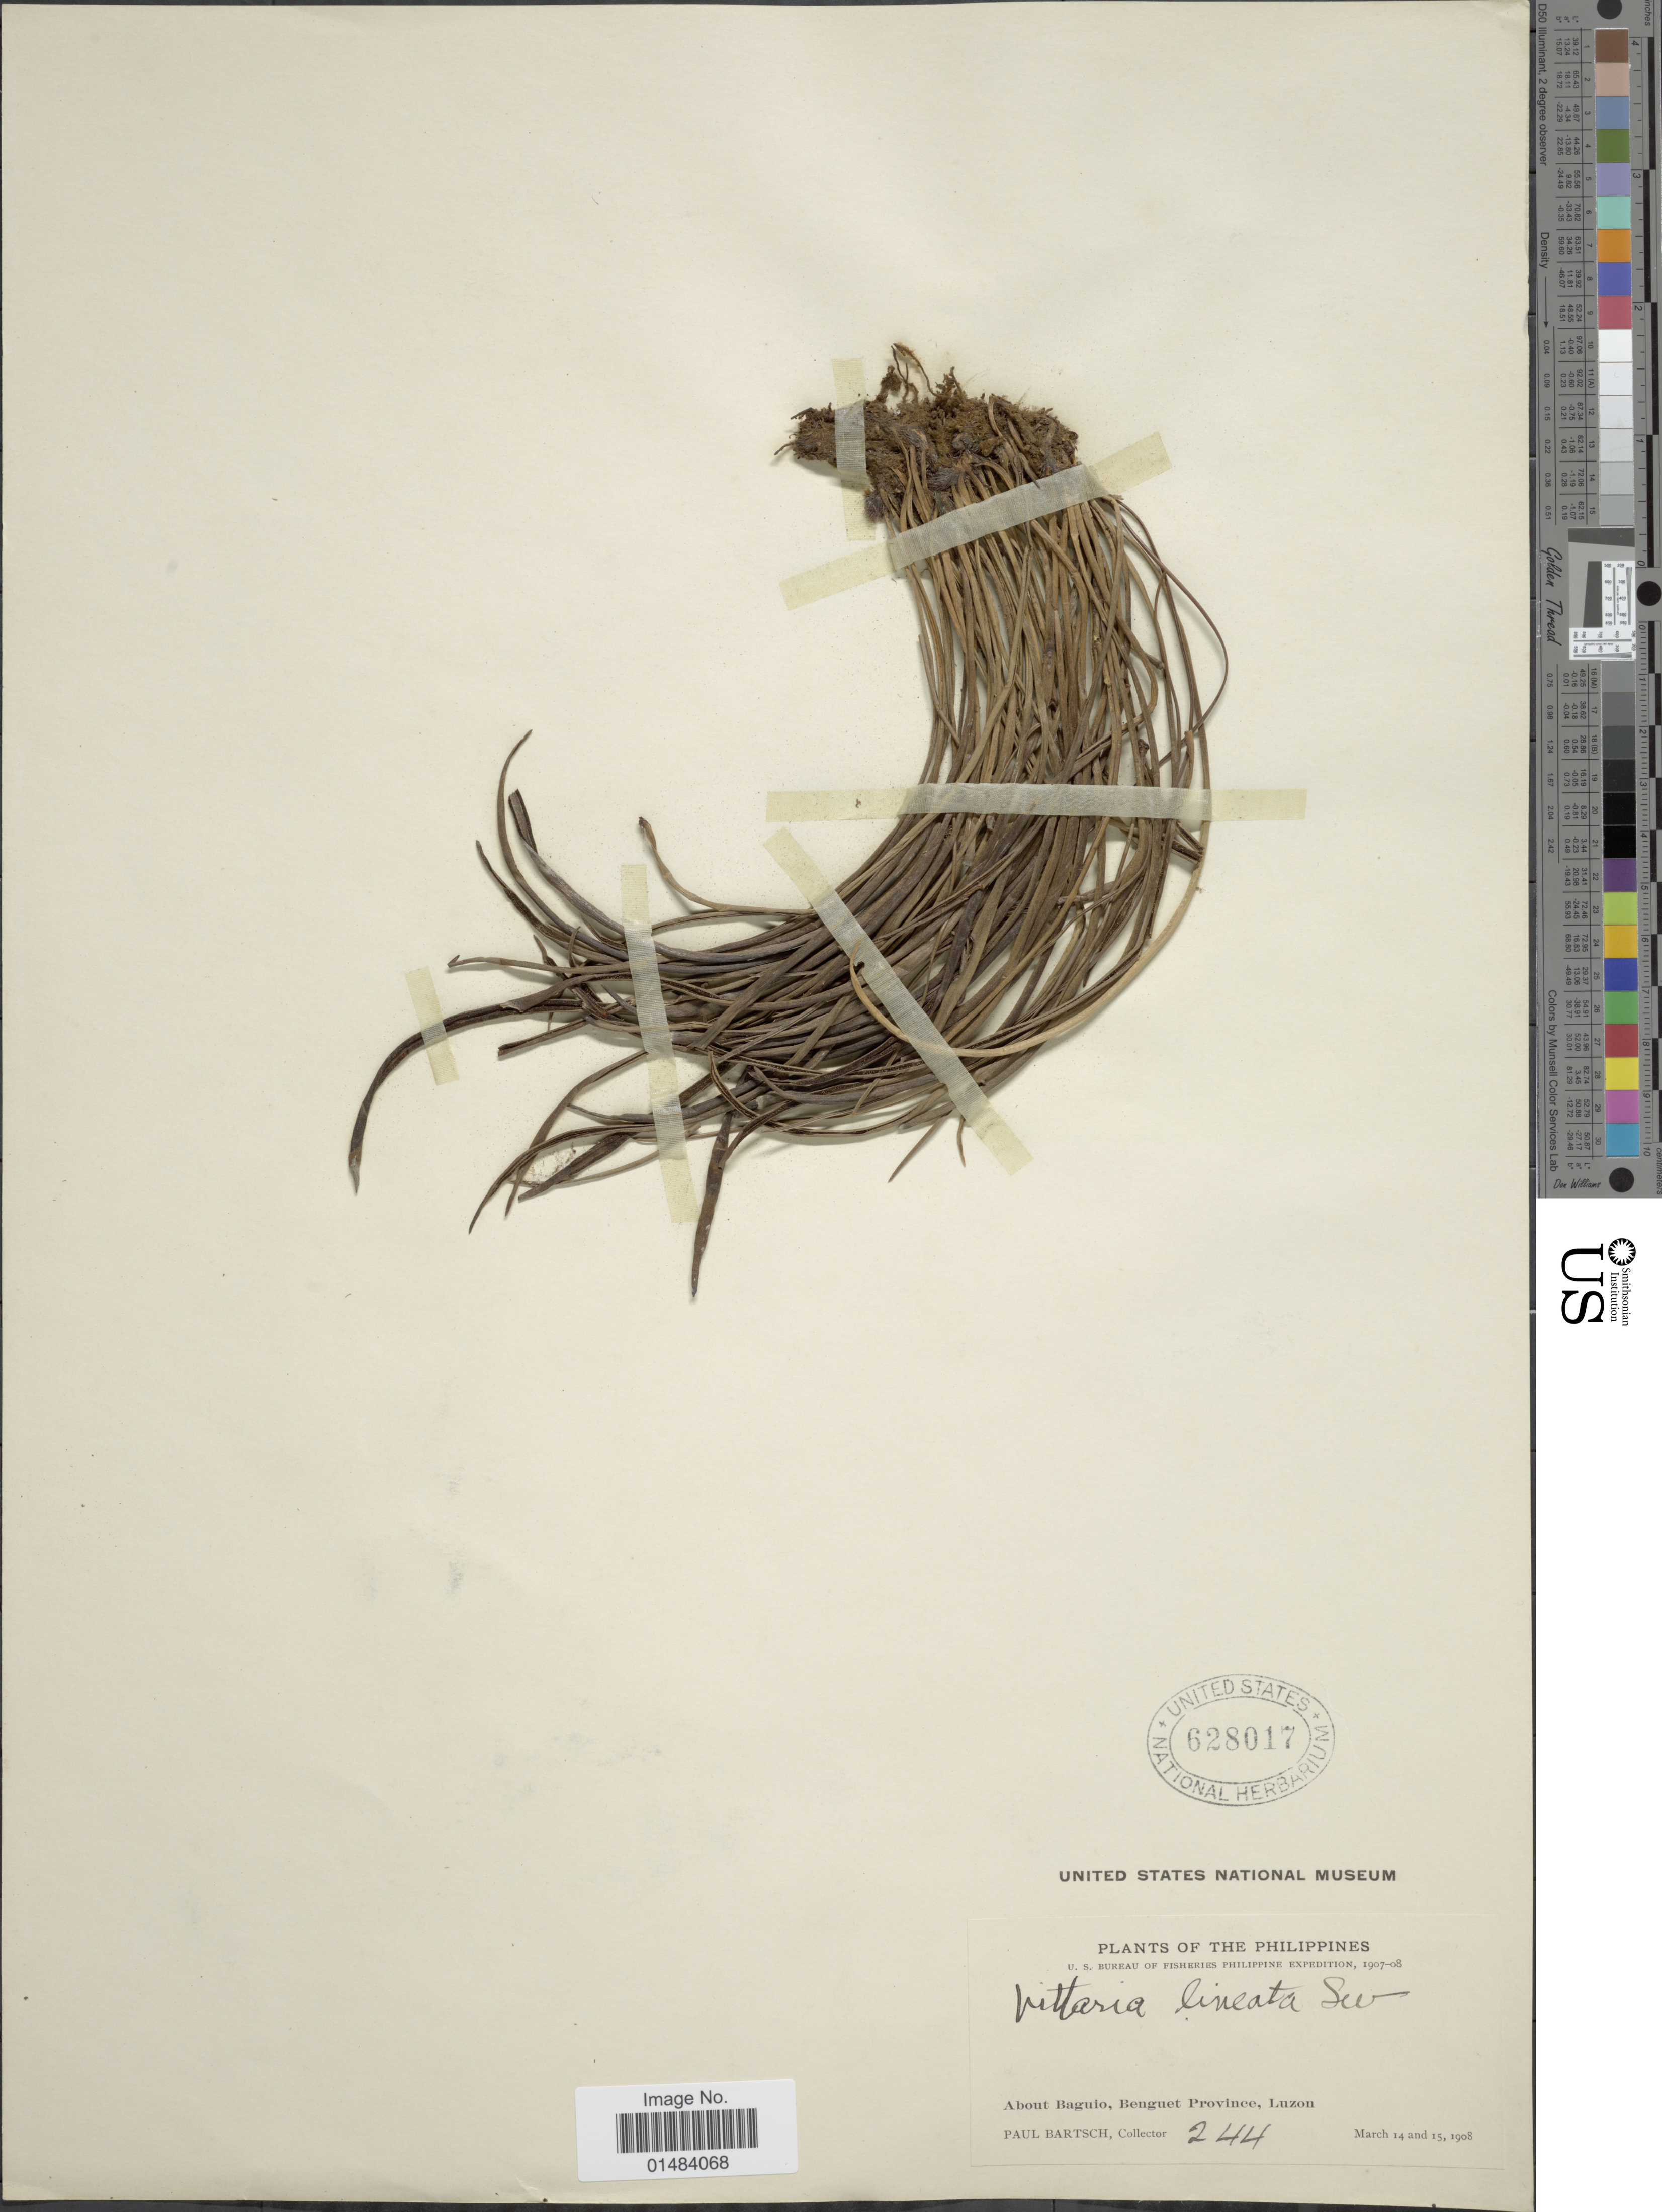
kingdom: Plantae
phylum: Tracheophyta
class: Polypodiopsida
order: Polypodiales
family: Pteridaceae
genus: Vittaria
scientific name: Vittaria lineata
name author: (L.) Sm.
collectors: P. Bartsch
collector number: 244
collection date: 1908-03-14/1908-03-15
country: Philippines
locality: Philippines, about Baguio, Benguet Province, Luzon.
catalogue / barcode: US 628017